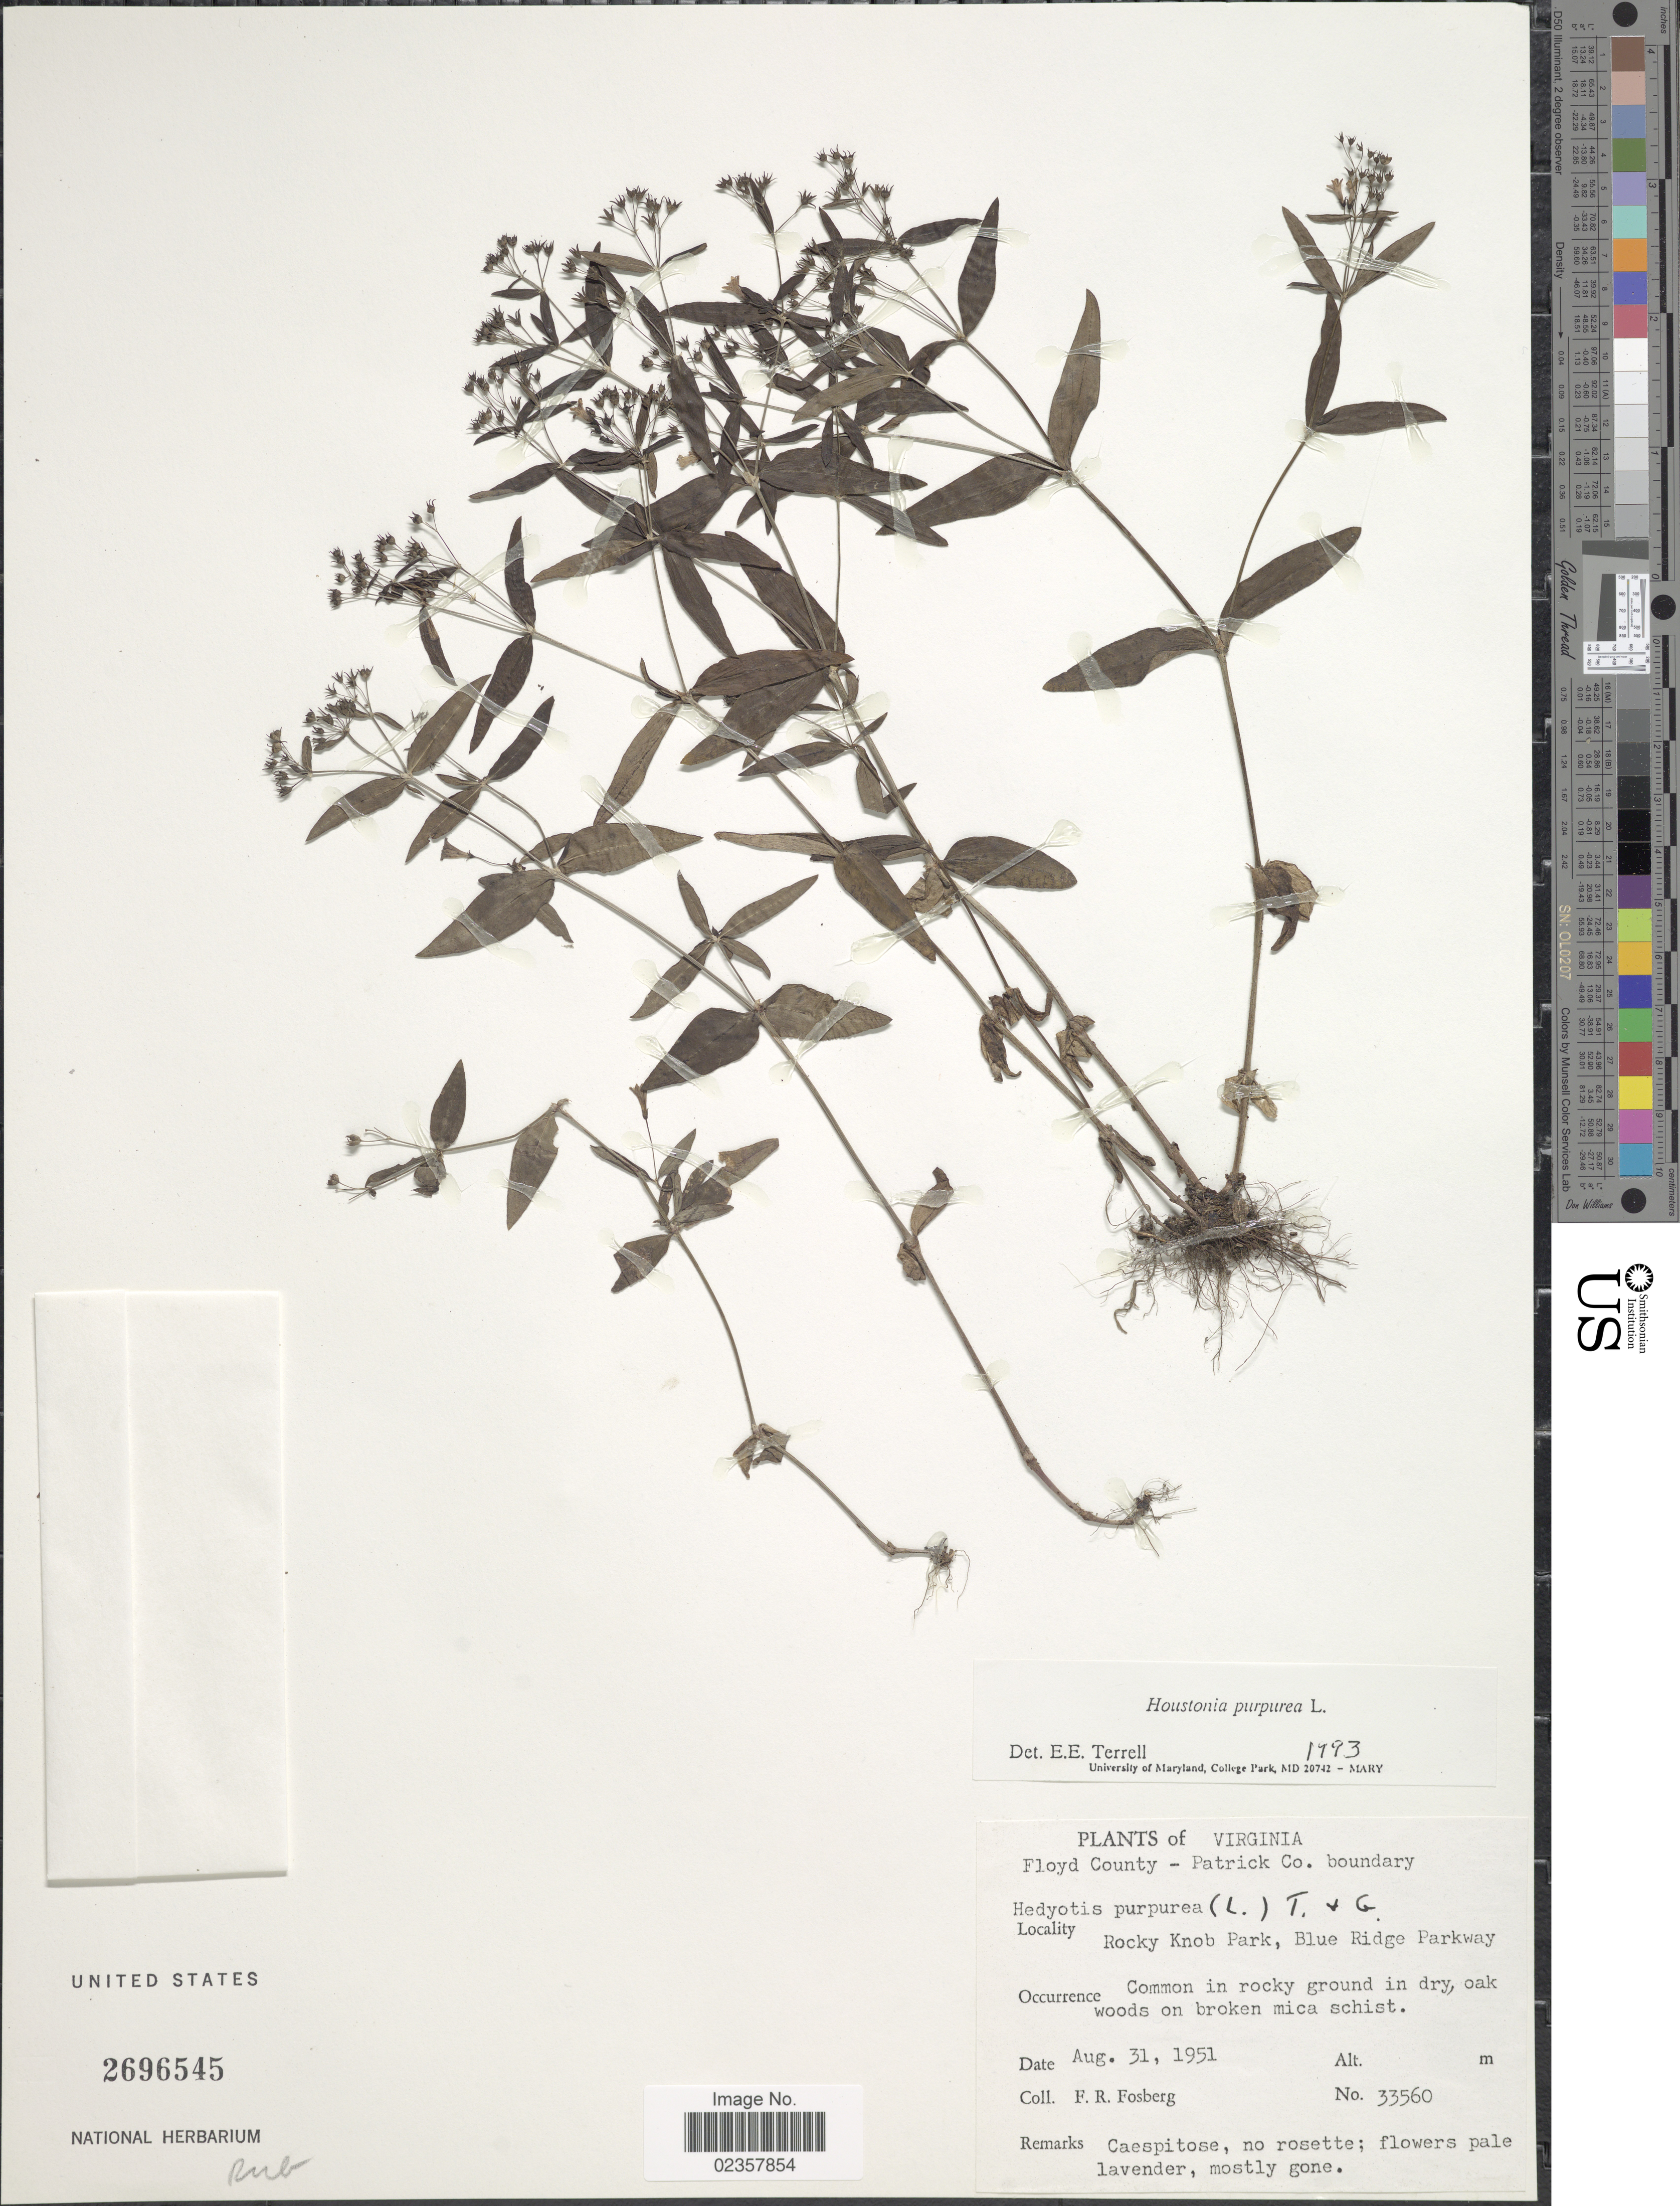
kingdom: Plantae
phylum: Tracheophyta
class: Magnoliopsida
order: Gentianales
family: Rubiaceae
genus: Houstonia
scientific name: Houstonia purpurea var. purpurea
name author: L.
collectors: F. R. Fosberg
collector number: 33560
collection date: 1951-08-31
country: United States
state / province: Virginia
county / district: Floyd / Patrick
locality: Virginia. Floyd County - Patrick Co. boundary. Rocky Knob Park, Blue Ridge Parkway.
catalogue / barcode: US 2696545